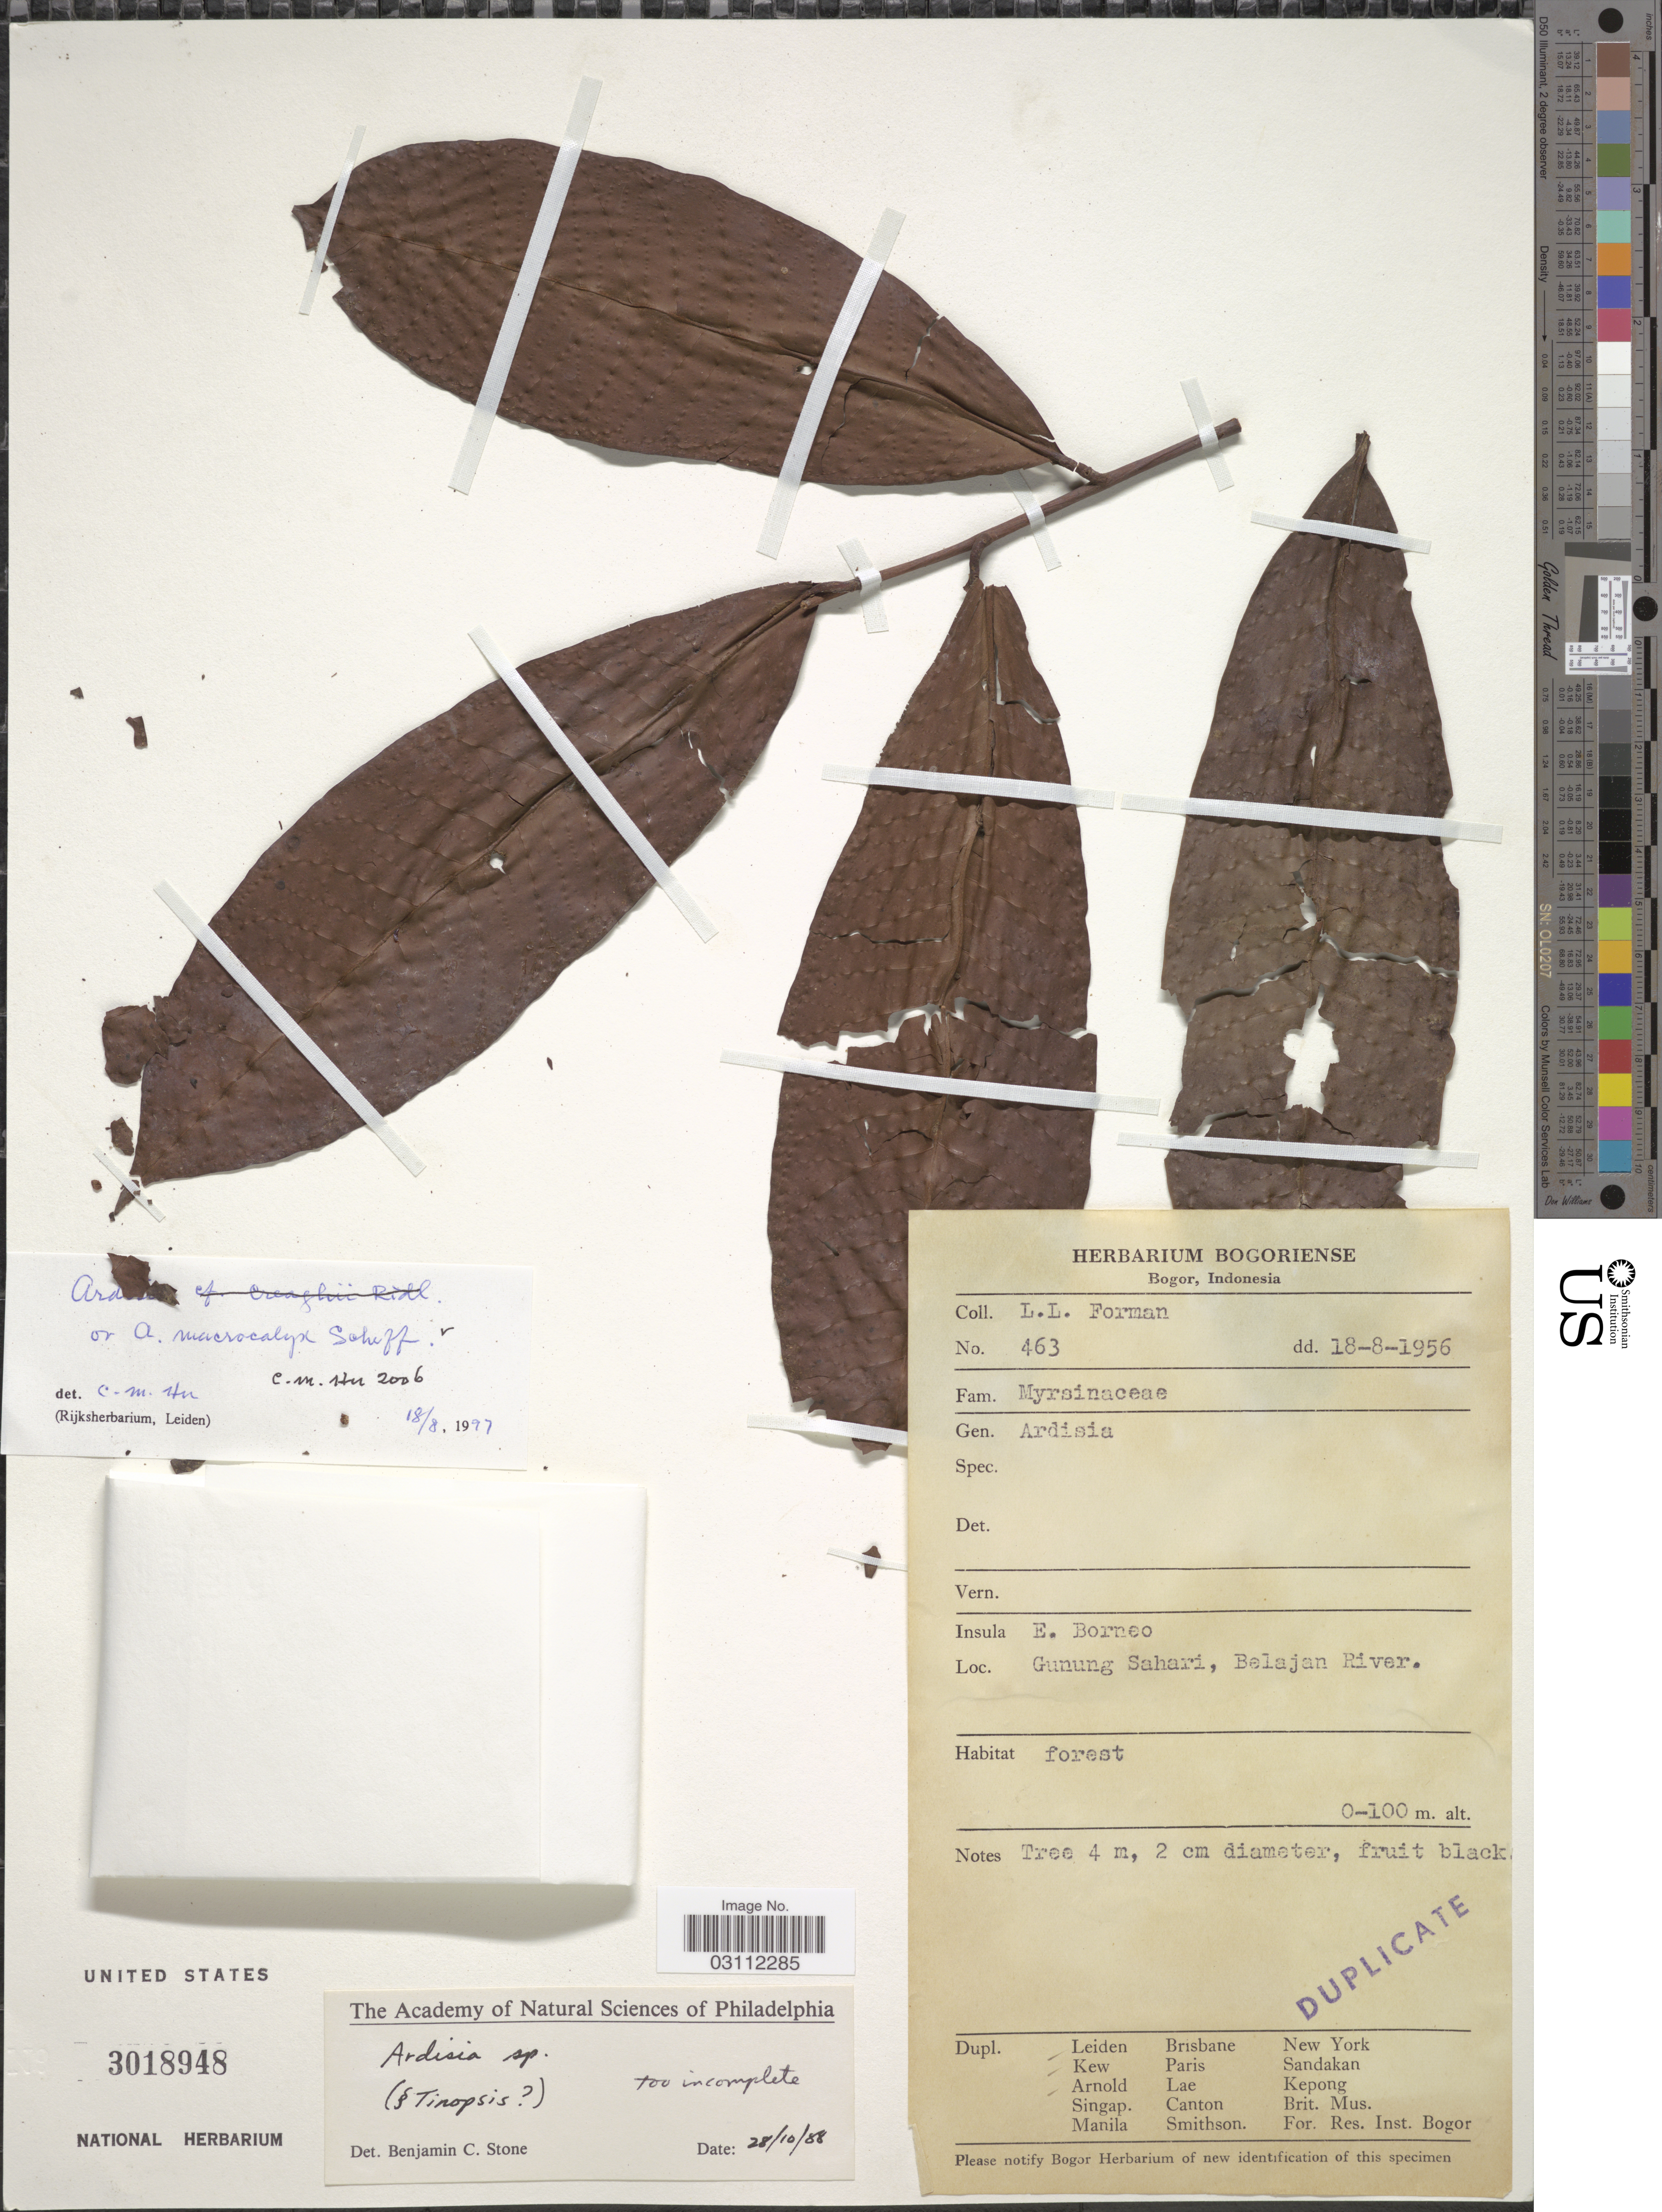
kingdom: Plantae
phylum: Tracheophyta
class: Magnoliopsida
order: Ericales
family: Primulaceae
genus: Ardisia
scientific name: Ardisia creaghii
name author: Ridl.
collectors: L. Forman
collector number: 463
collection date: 1956-08-18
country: Indonesia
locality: Insula E. Borneo. Gunung Sahari, Belajan River.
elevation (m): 0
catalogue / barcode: US 3018948